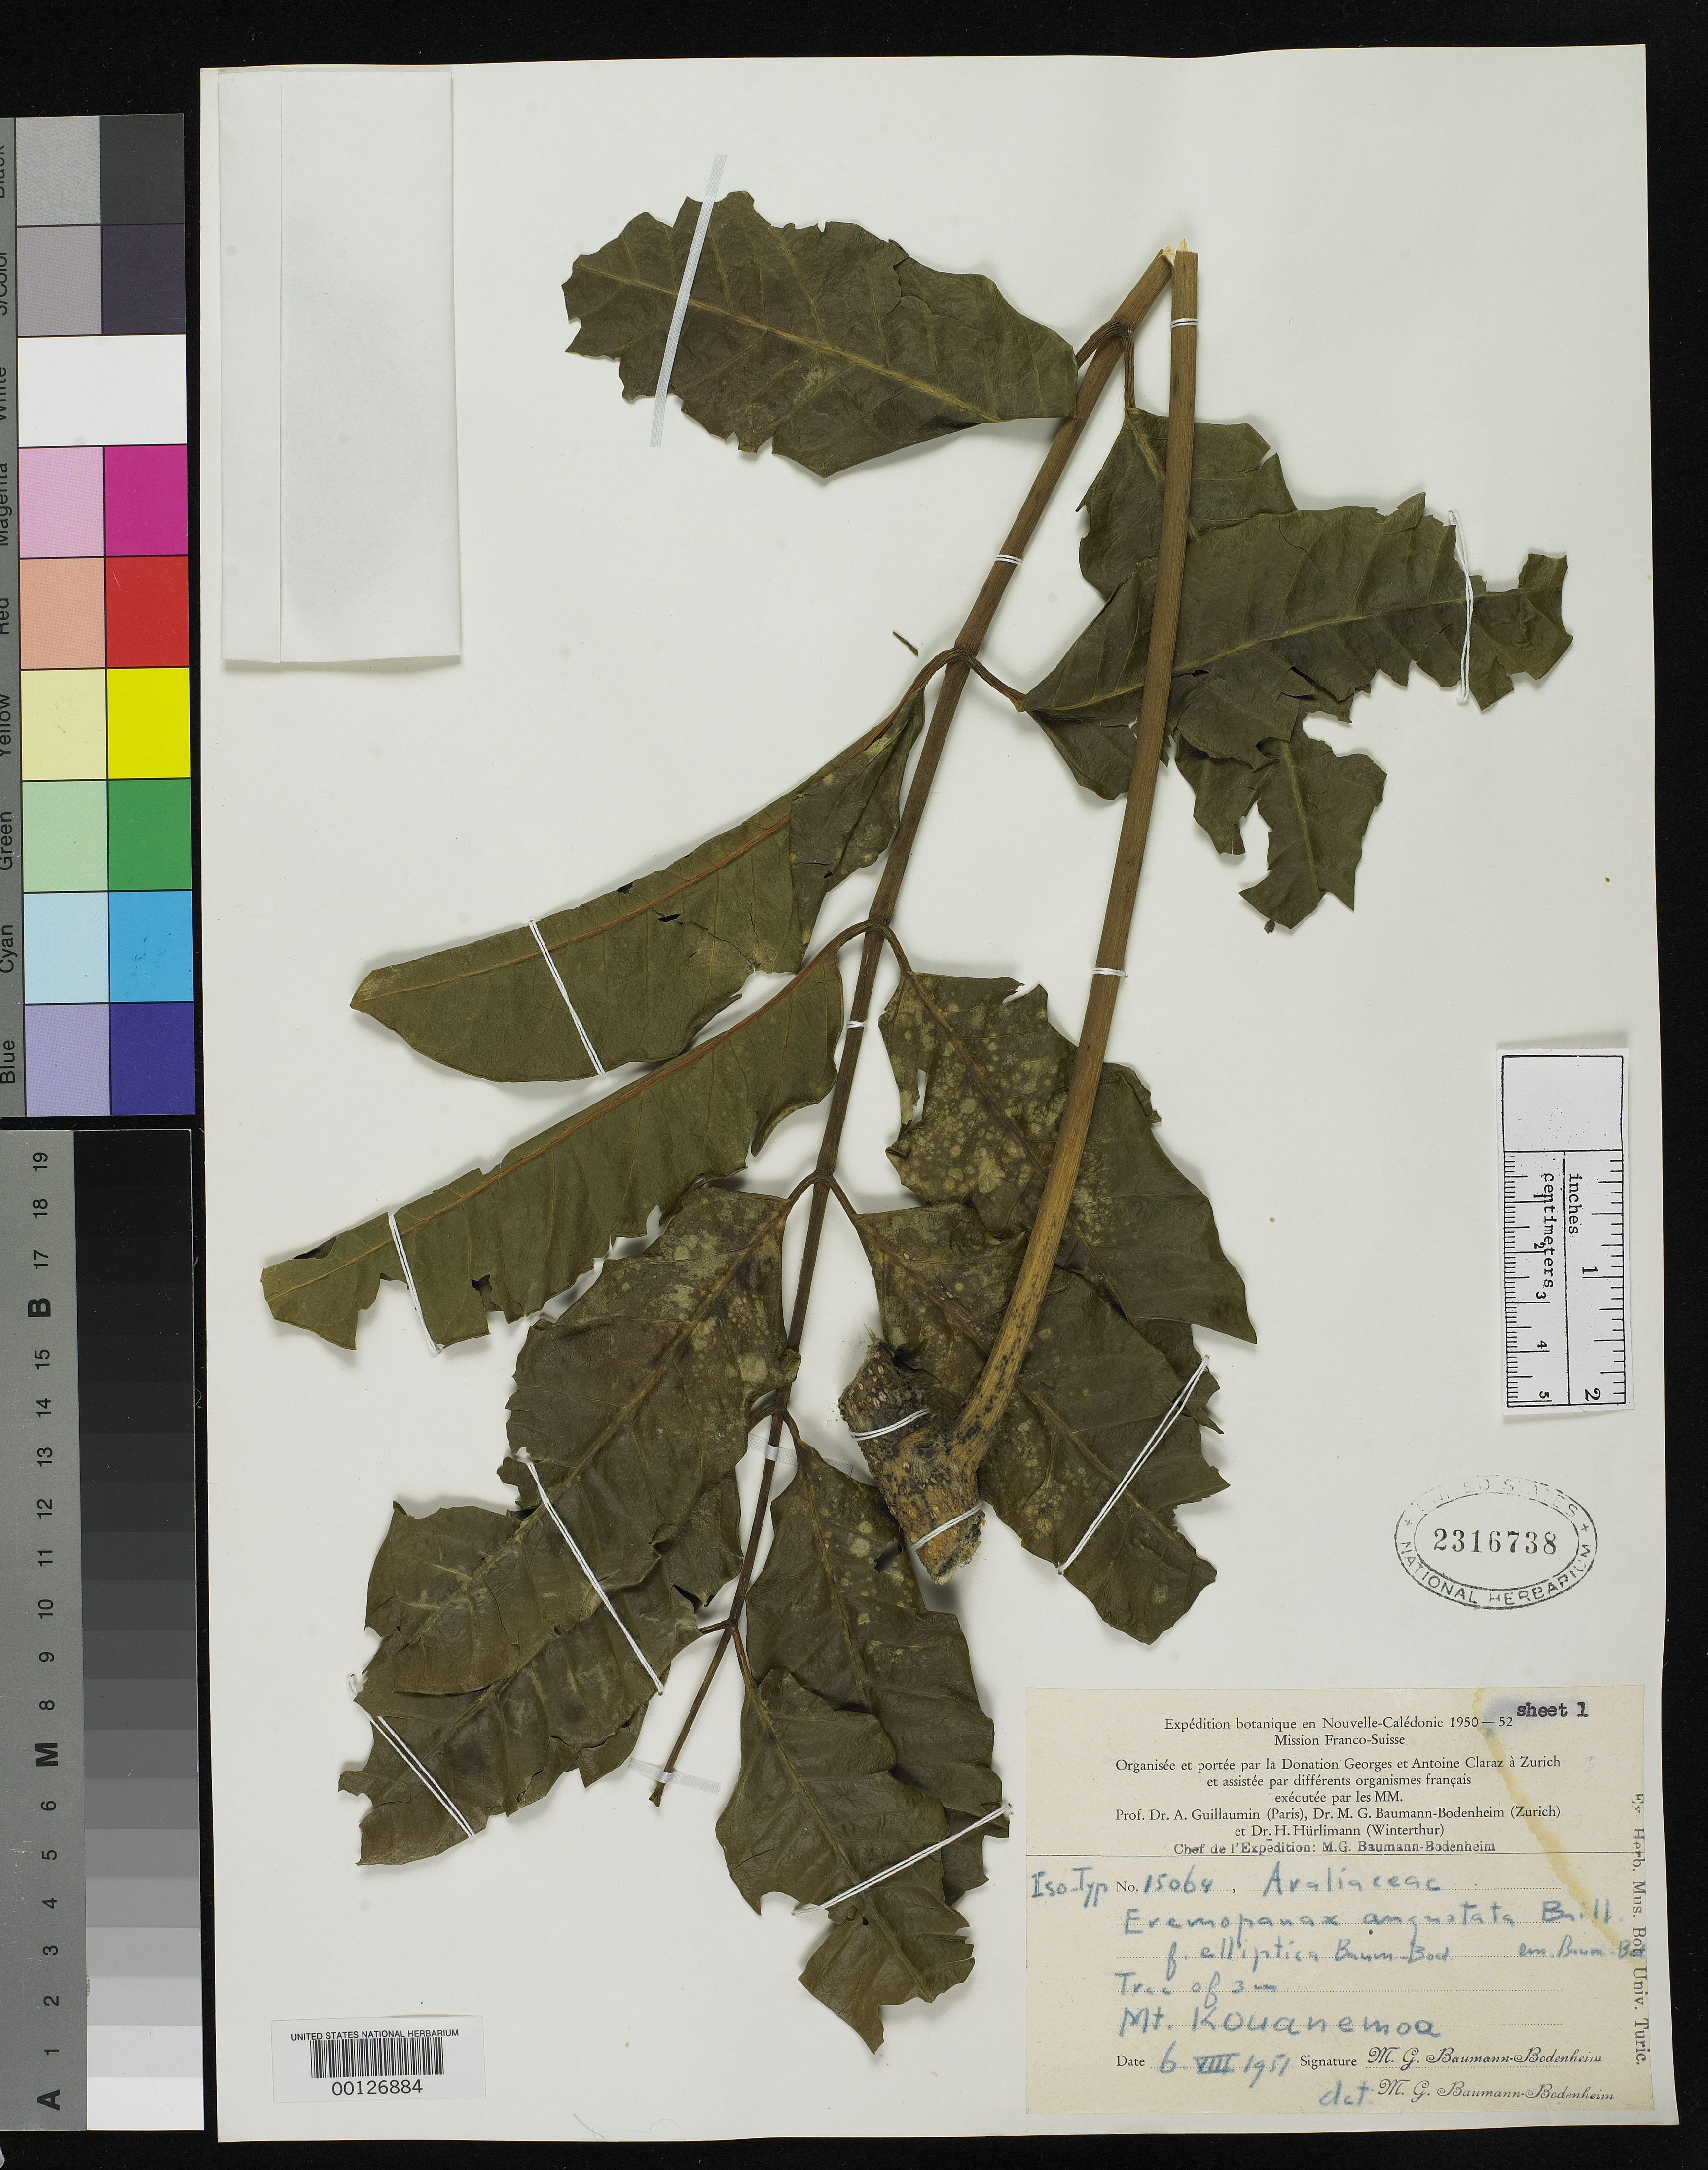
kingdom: Plantae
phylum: Tracheophyta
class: Magnoliopsida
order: Apiales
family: Araliaceae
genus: Eremopanax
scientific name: Eremopanax angustatus f. ellipticus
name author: Baum.-Bod.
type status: Isotype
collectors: M. G. Baumann-Bodenheim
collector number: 15064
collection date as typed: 06 Aug 1951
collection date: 1951-08-06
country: New Caledonia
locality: Mt. Kouamere.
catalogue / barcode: US 2316738